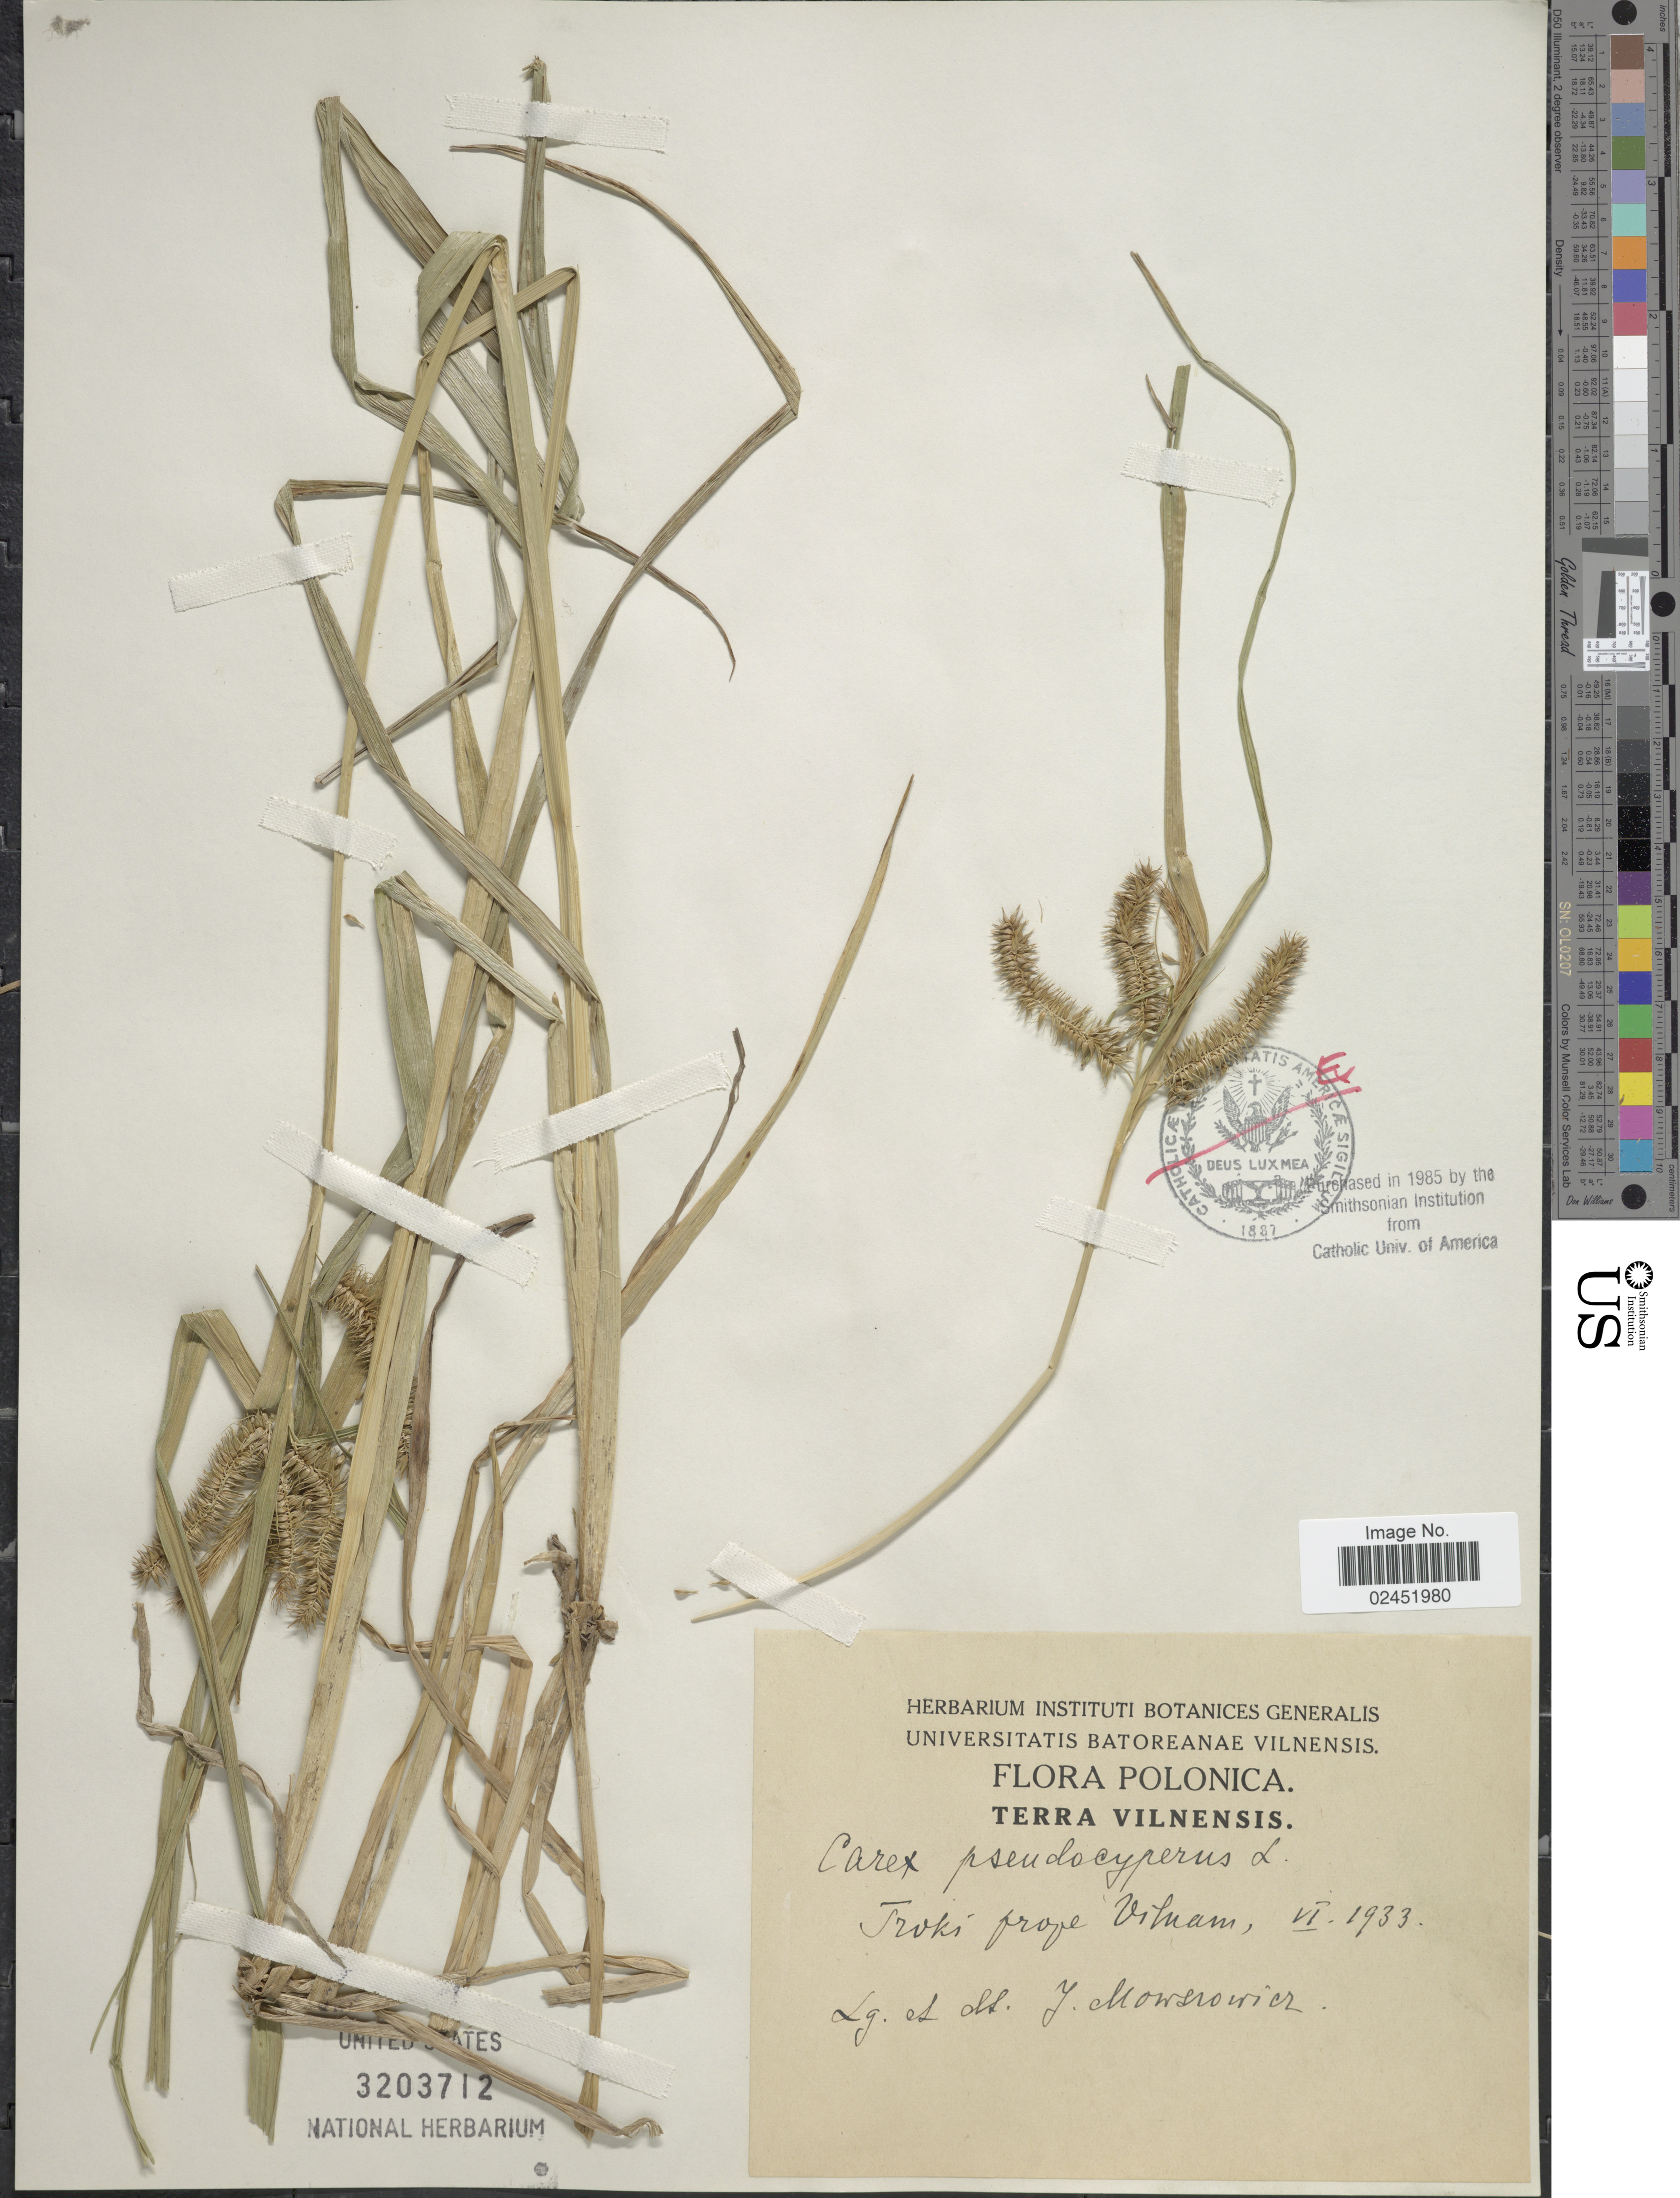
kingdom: Plantae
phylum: Tracheophyta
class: Liliopsida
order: Poales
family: Cyperaceae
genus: Carex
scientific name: Carex pseudocyperus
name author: L.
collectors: J. Mowsrowicz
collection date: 1933-06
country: Poland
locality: Polonica, Terra Vilnensis, Troks prope Vitnam [interpreted]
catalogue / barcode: US 3203712